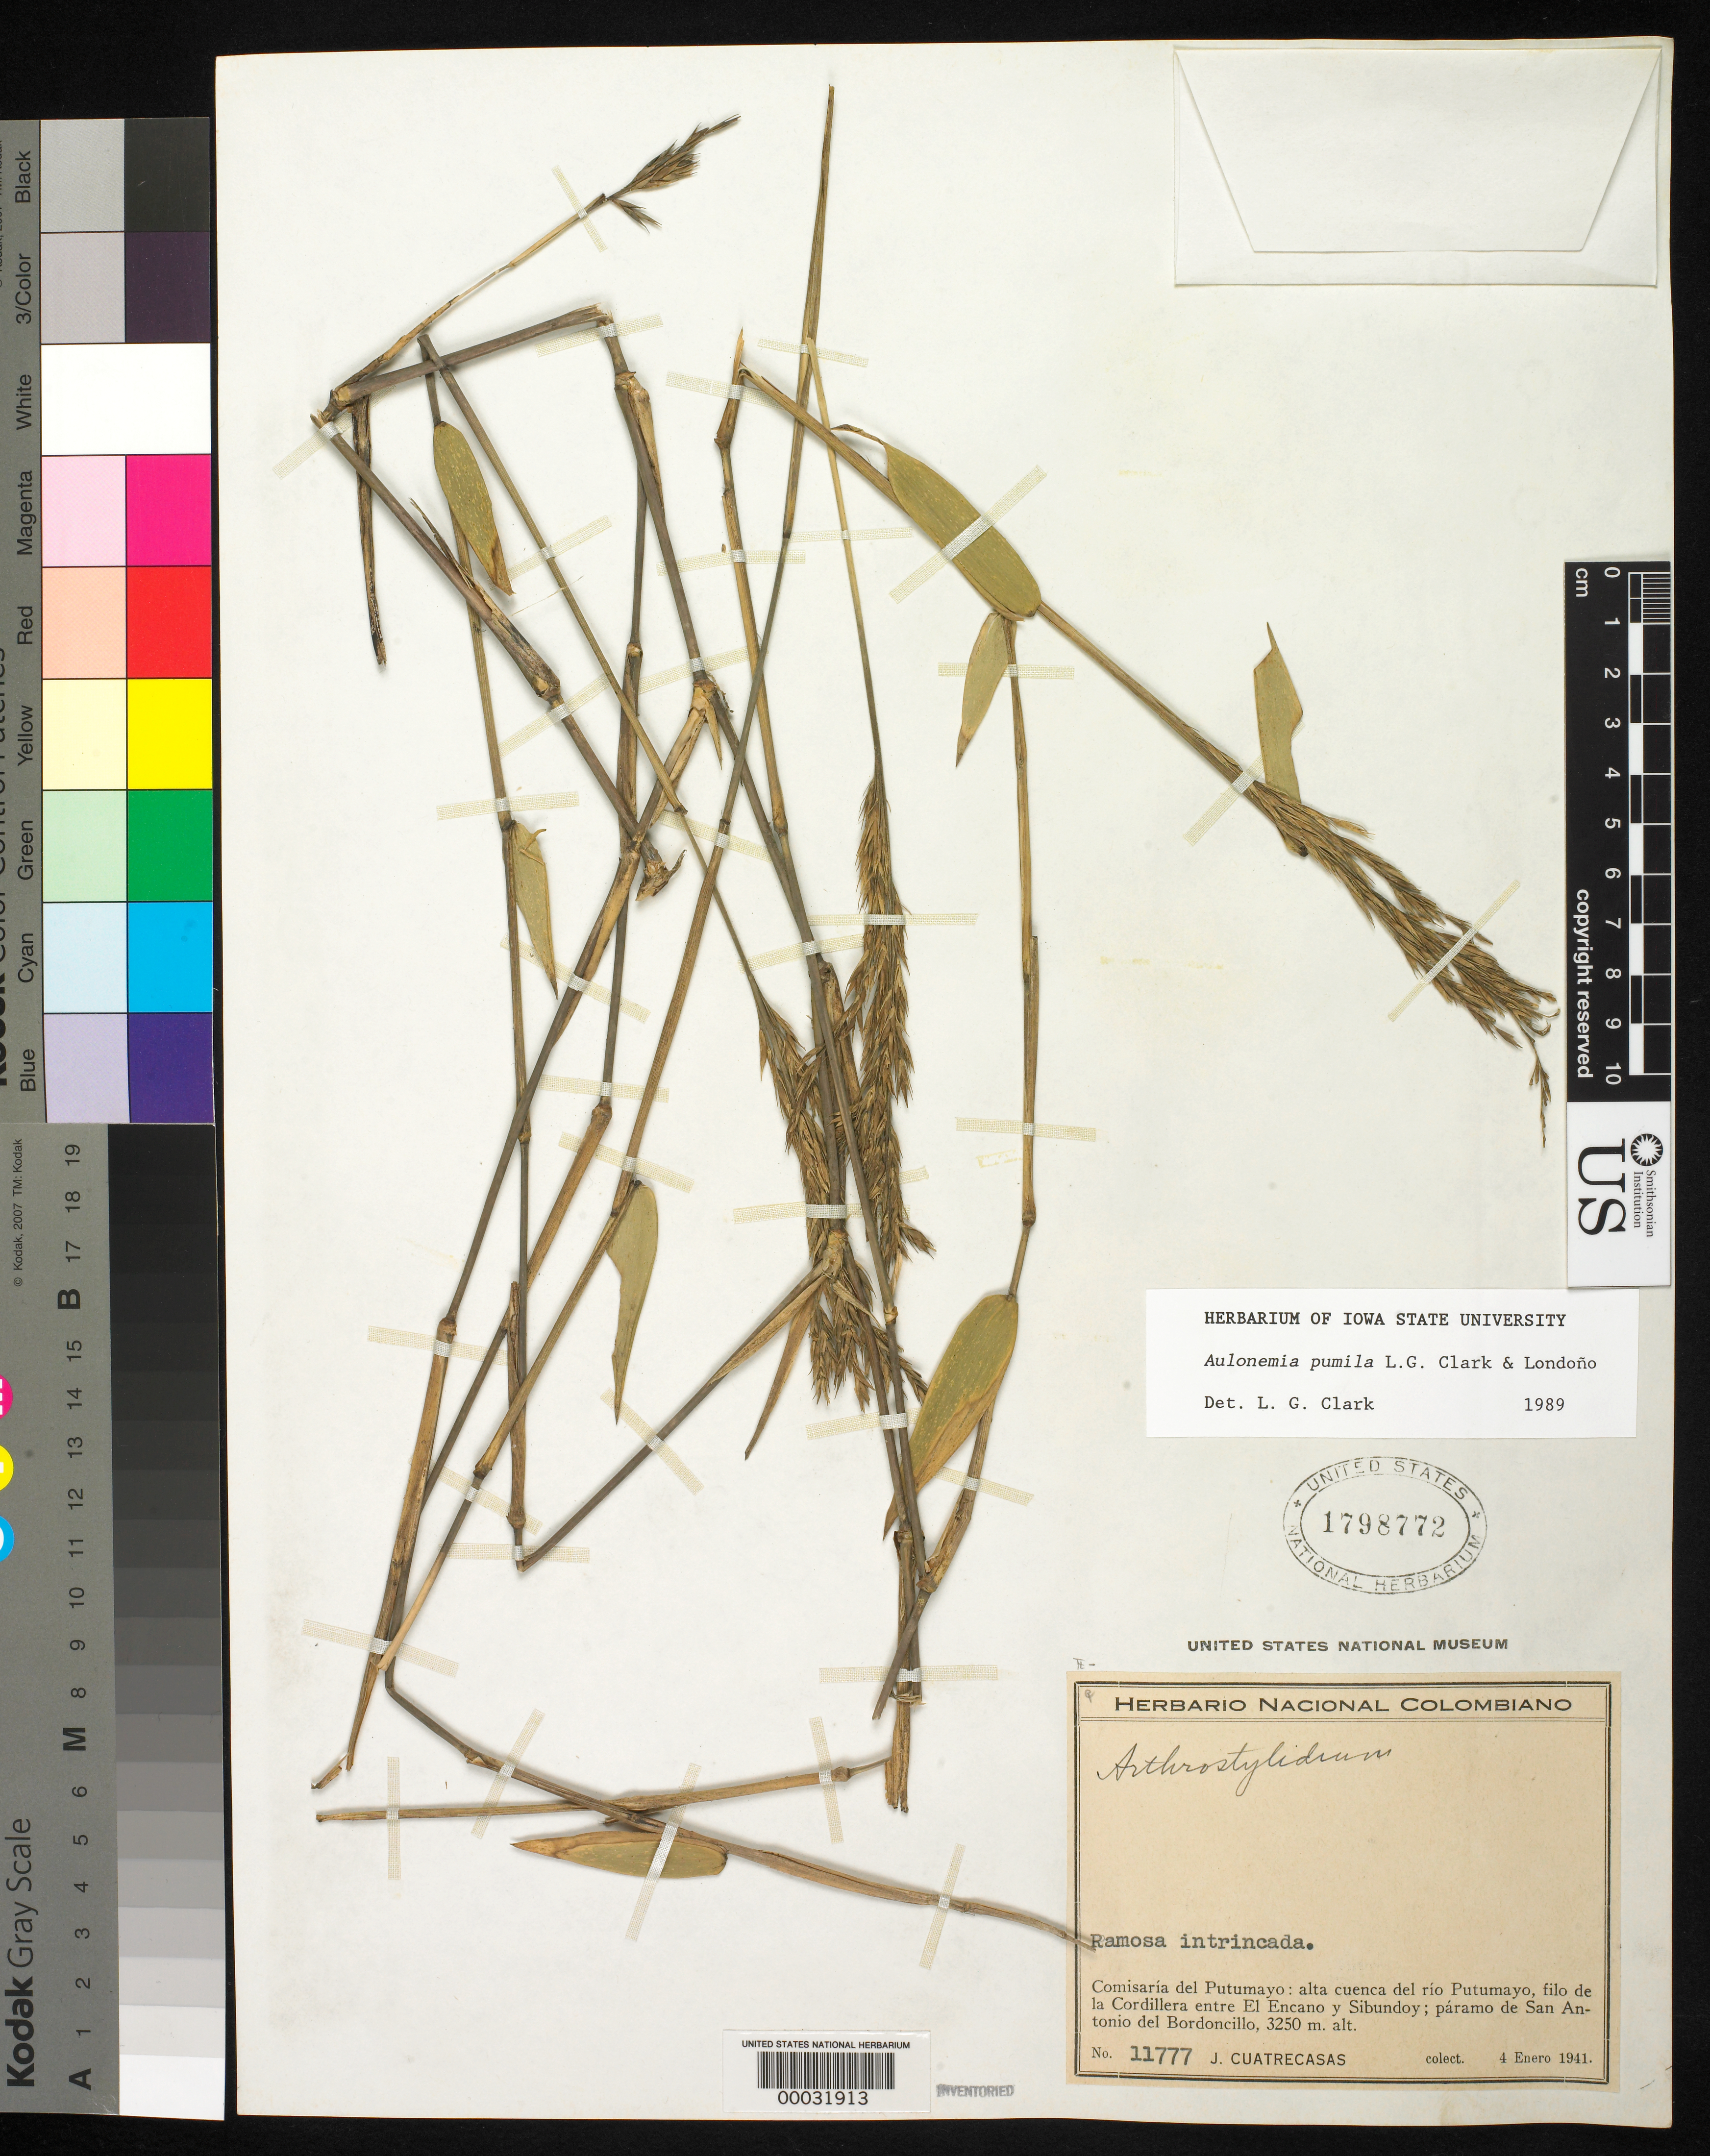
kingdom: Plantae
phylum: Tracheophyta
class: Liliopsida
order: Poales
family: Poaceae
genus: Aulonemia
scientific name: Aulonemia pumila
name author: L.G. Clark & Londoño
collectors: J. Cuatrecasas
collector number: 11777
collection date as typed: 04 Jan 1941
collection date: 1941-01-04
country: Colombia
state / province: Putumayo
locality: El Encaño, Sibundoy, San Antonia del Bordoncillo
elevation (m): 3250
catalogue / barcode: US 1798772